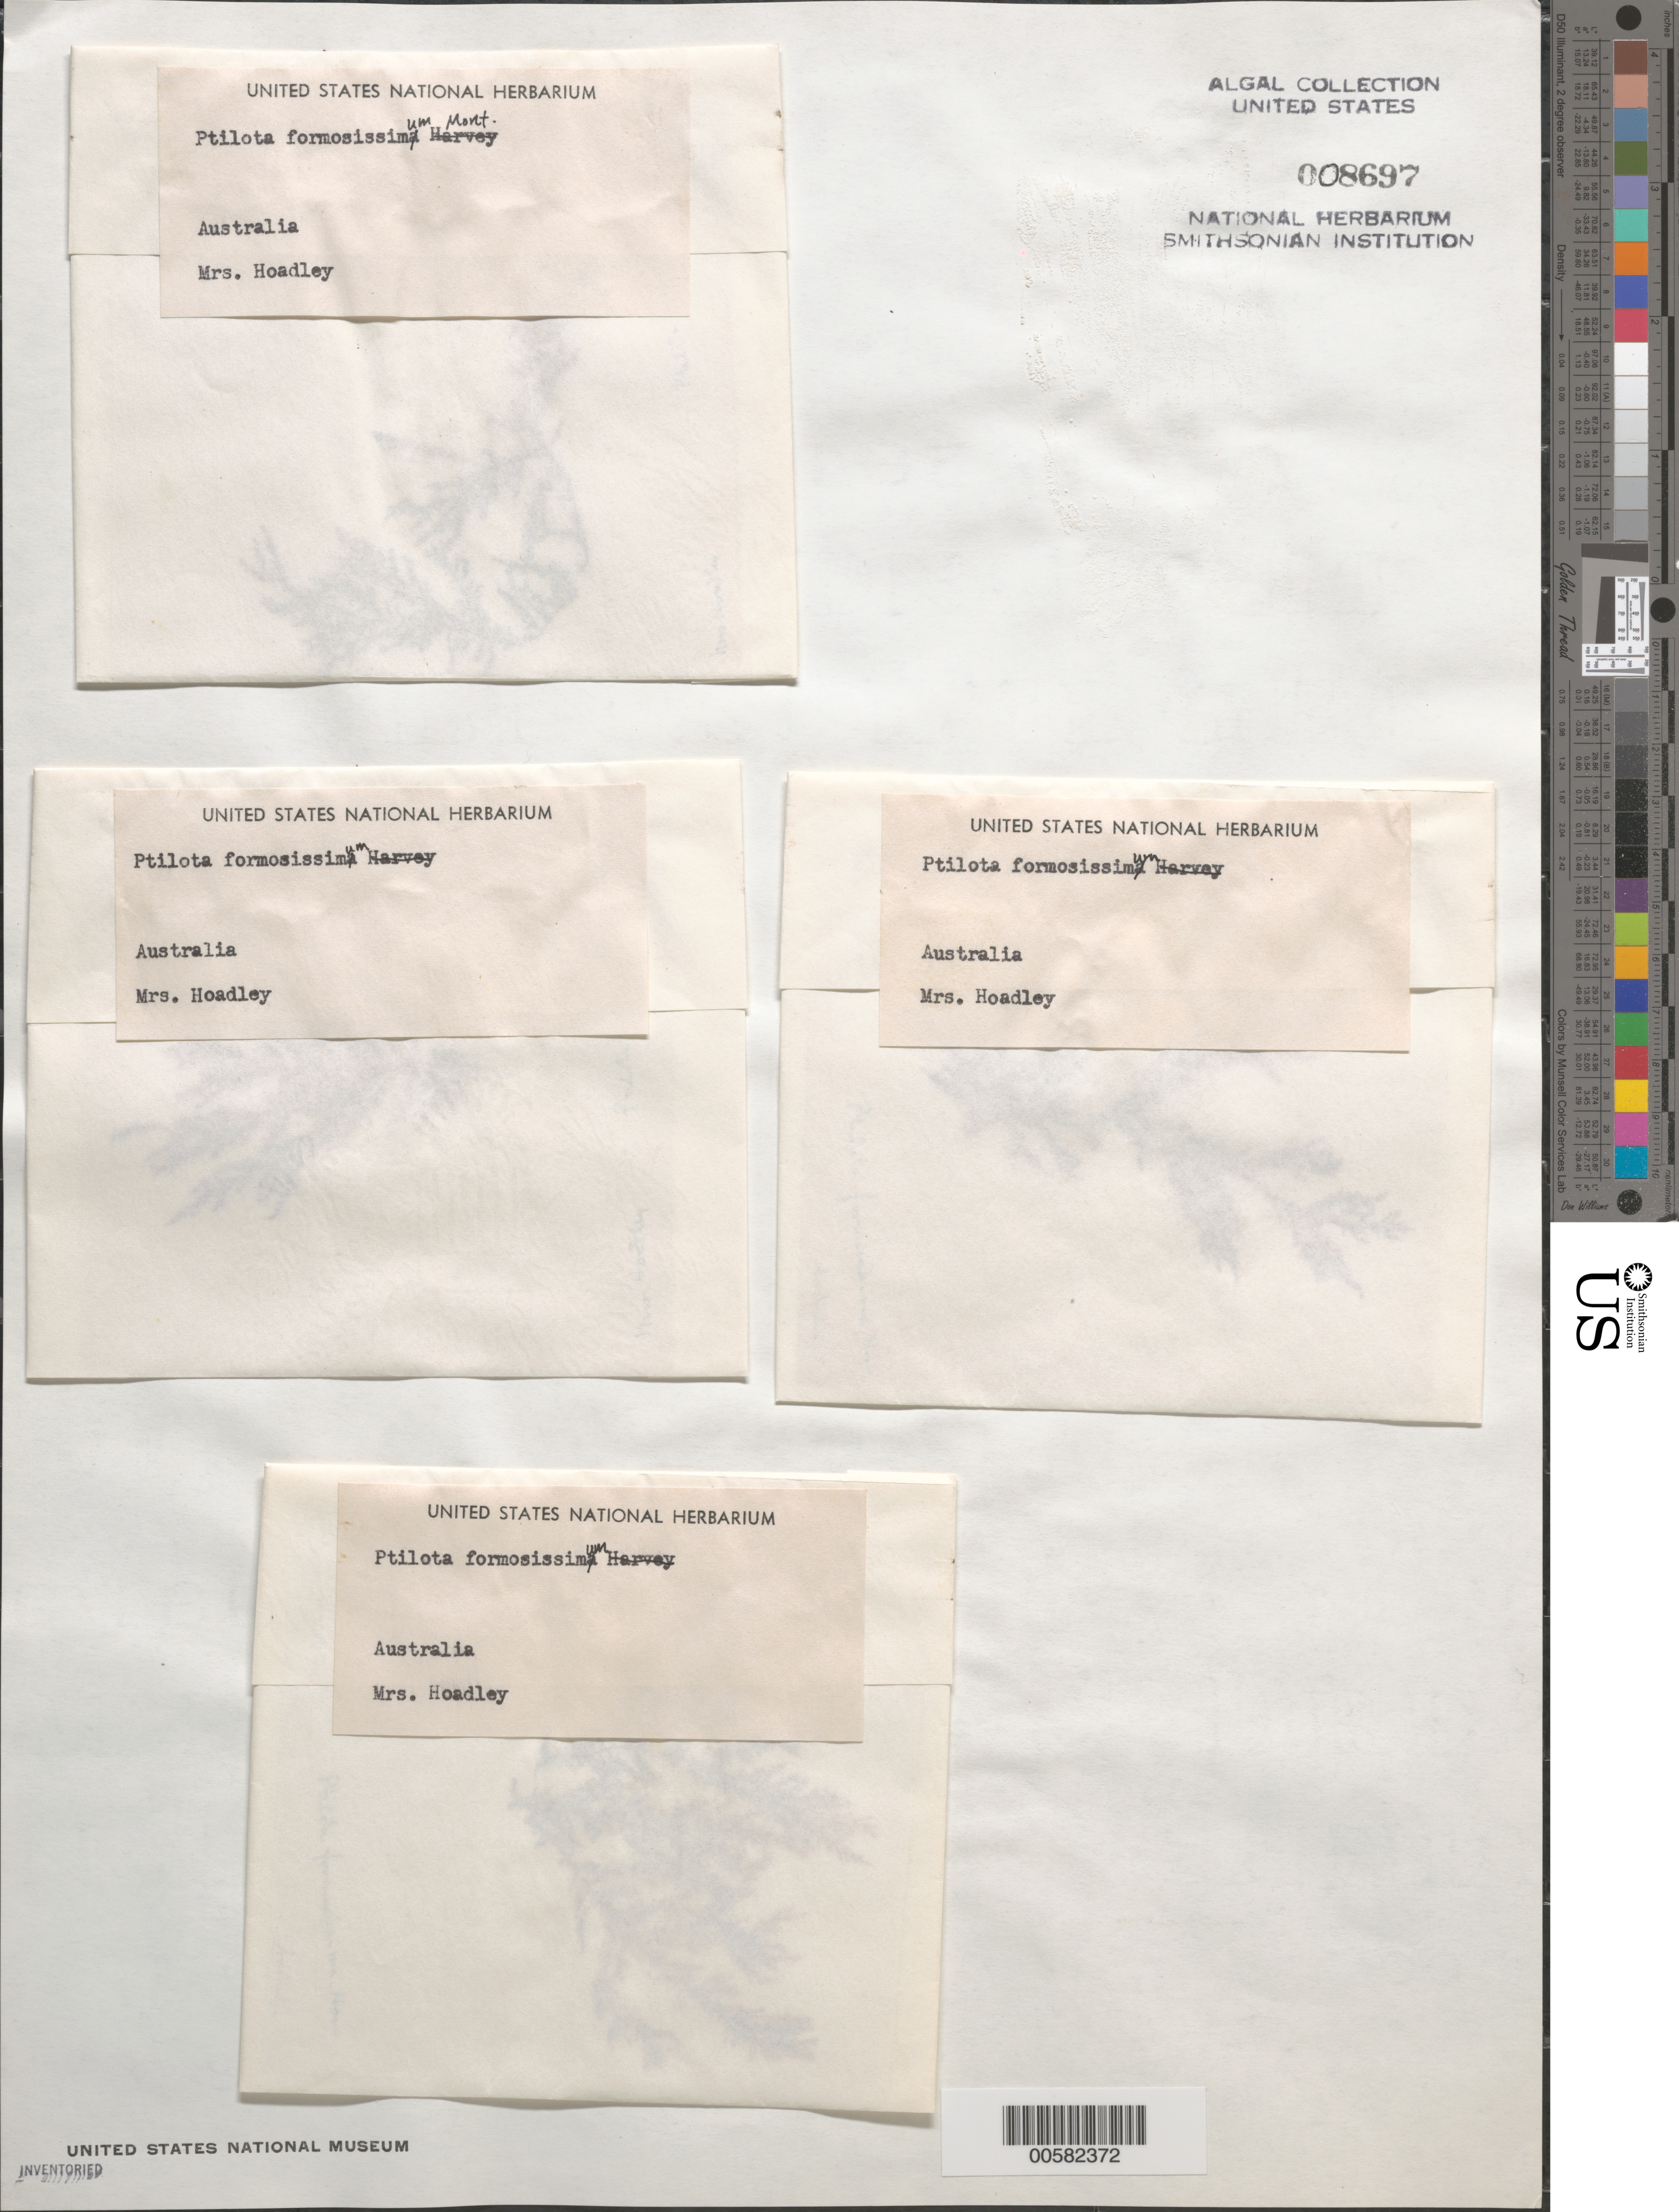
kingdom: Plantae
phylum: Rhodophyta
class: Florideophyceae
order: Ceramiales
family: Callithamniaceae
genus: Euptilota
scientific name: Euptilota formosissima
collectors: Hoadley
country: Australia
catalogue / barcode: US 8697